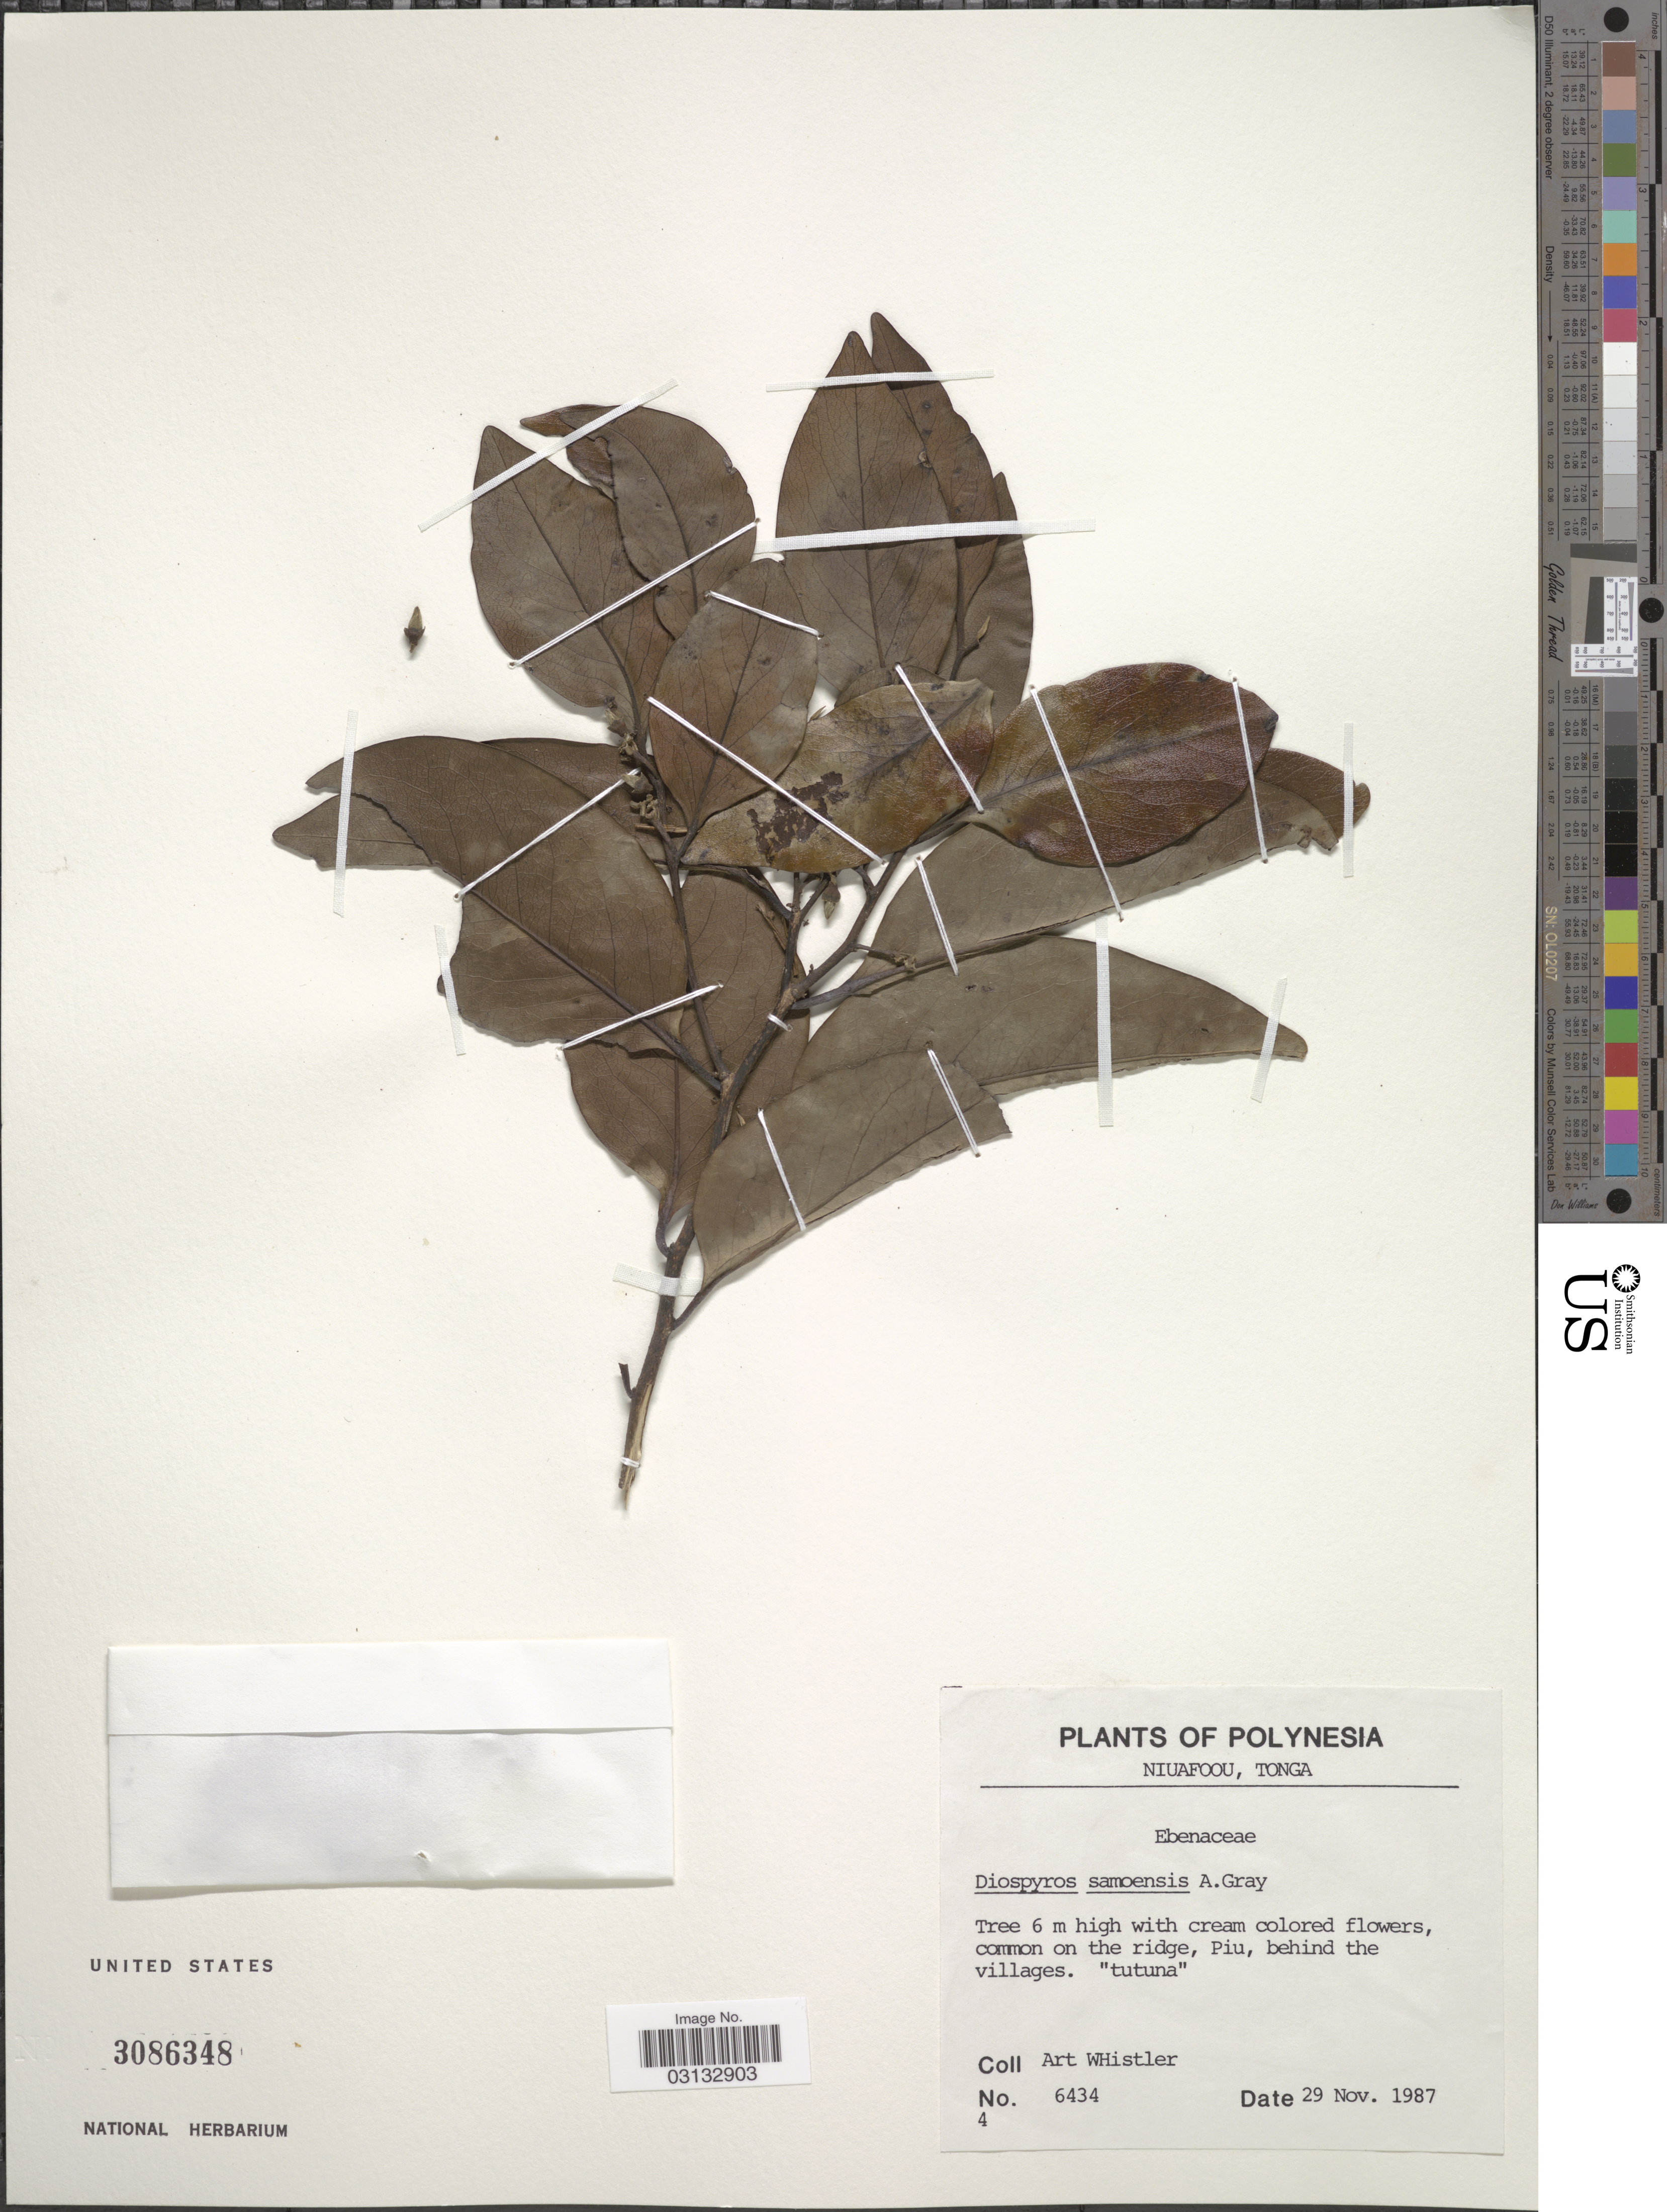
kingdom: Plantae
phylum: Tracheophyta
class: Magnoliopsida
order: Ericales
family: Ebenaceae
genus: Diospyros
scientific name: Diospyros samoensis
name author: A. Gray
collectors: A. Whistler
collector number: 6434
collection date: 1987-11-29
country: Tonga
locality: Polynesia, Niufoou, common on the ridge, Piu, behind the villages. "tutuna".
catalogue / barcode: US 3086348